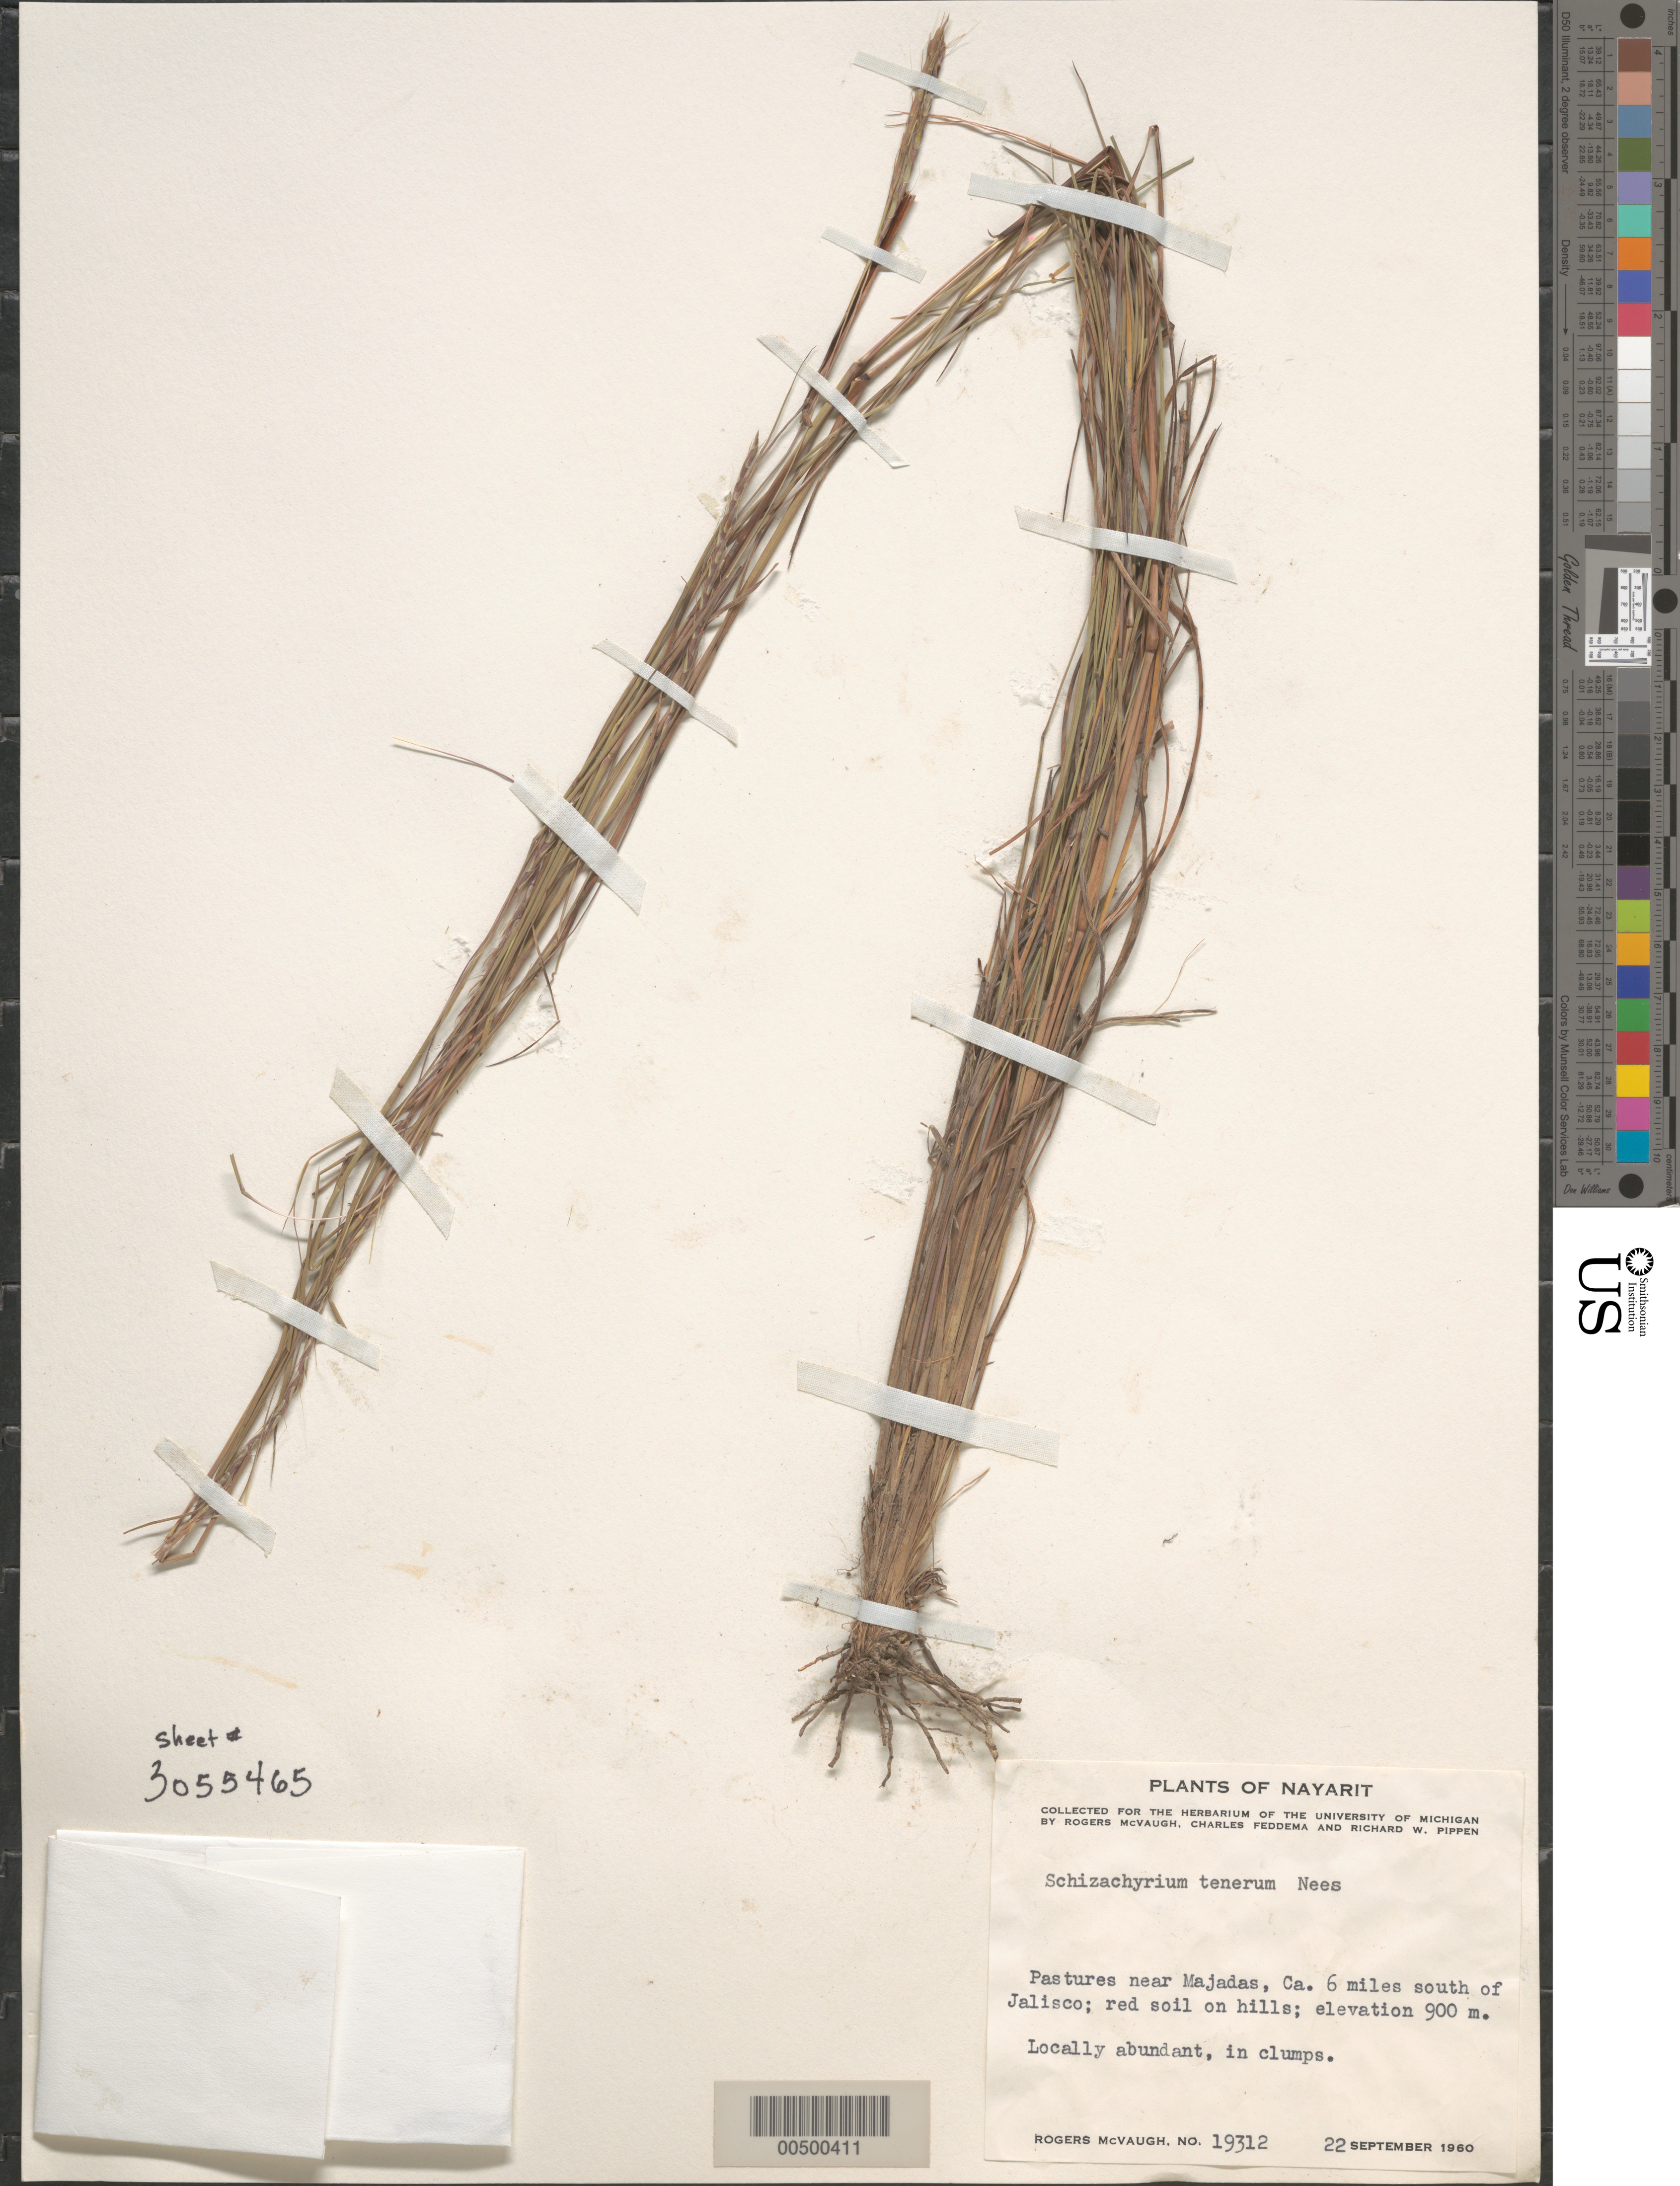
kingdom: Plantae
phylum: Tracheophyta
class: Liliopsida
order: Poales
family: Poaceae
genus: Schizachyrium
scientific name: Schizachyrium tenerum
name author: Nees in Mart.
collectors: R. McVaugh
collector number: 19312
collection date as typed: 22 Sep 1960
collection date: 1960-09-22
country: Mexico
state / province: Nayarit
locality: Near Majadas, ca 6 mi S of Jalisco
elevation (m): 900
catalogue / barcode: US 3055465